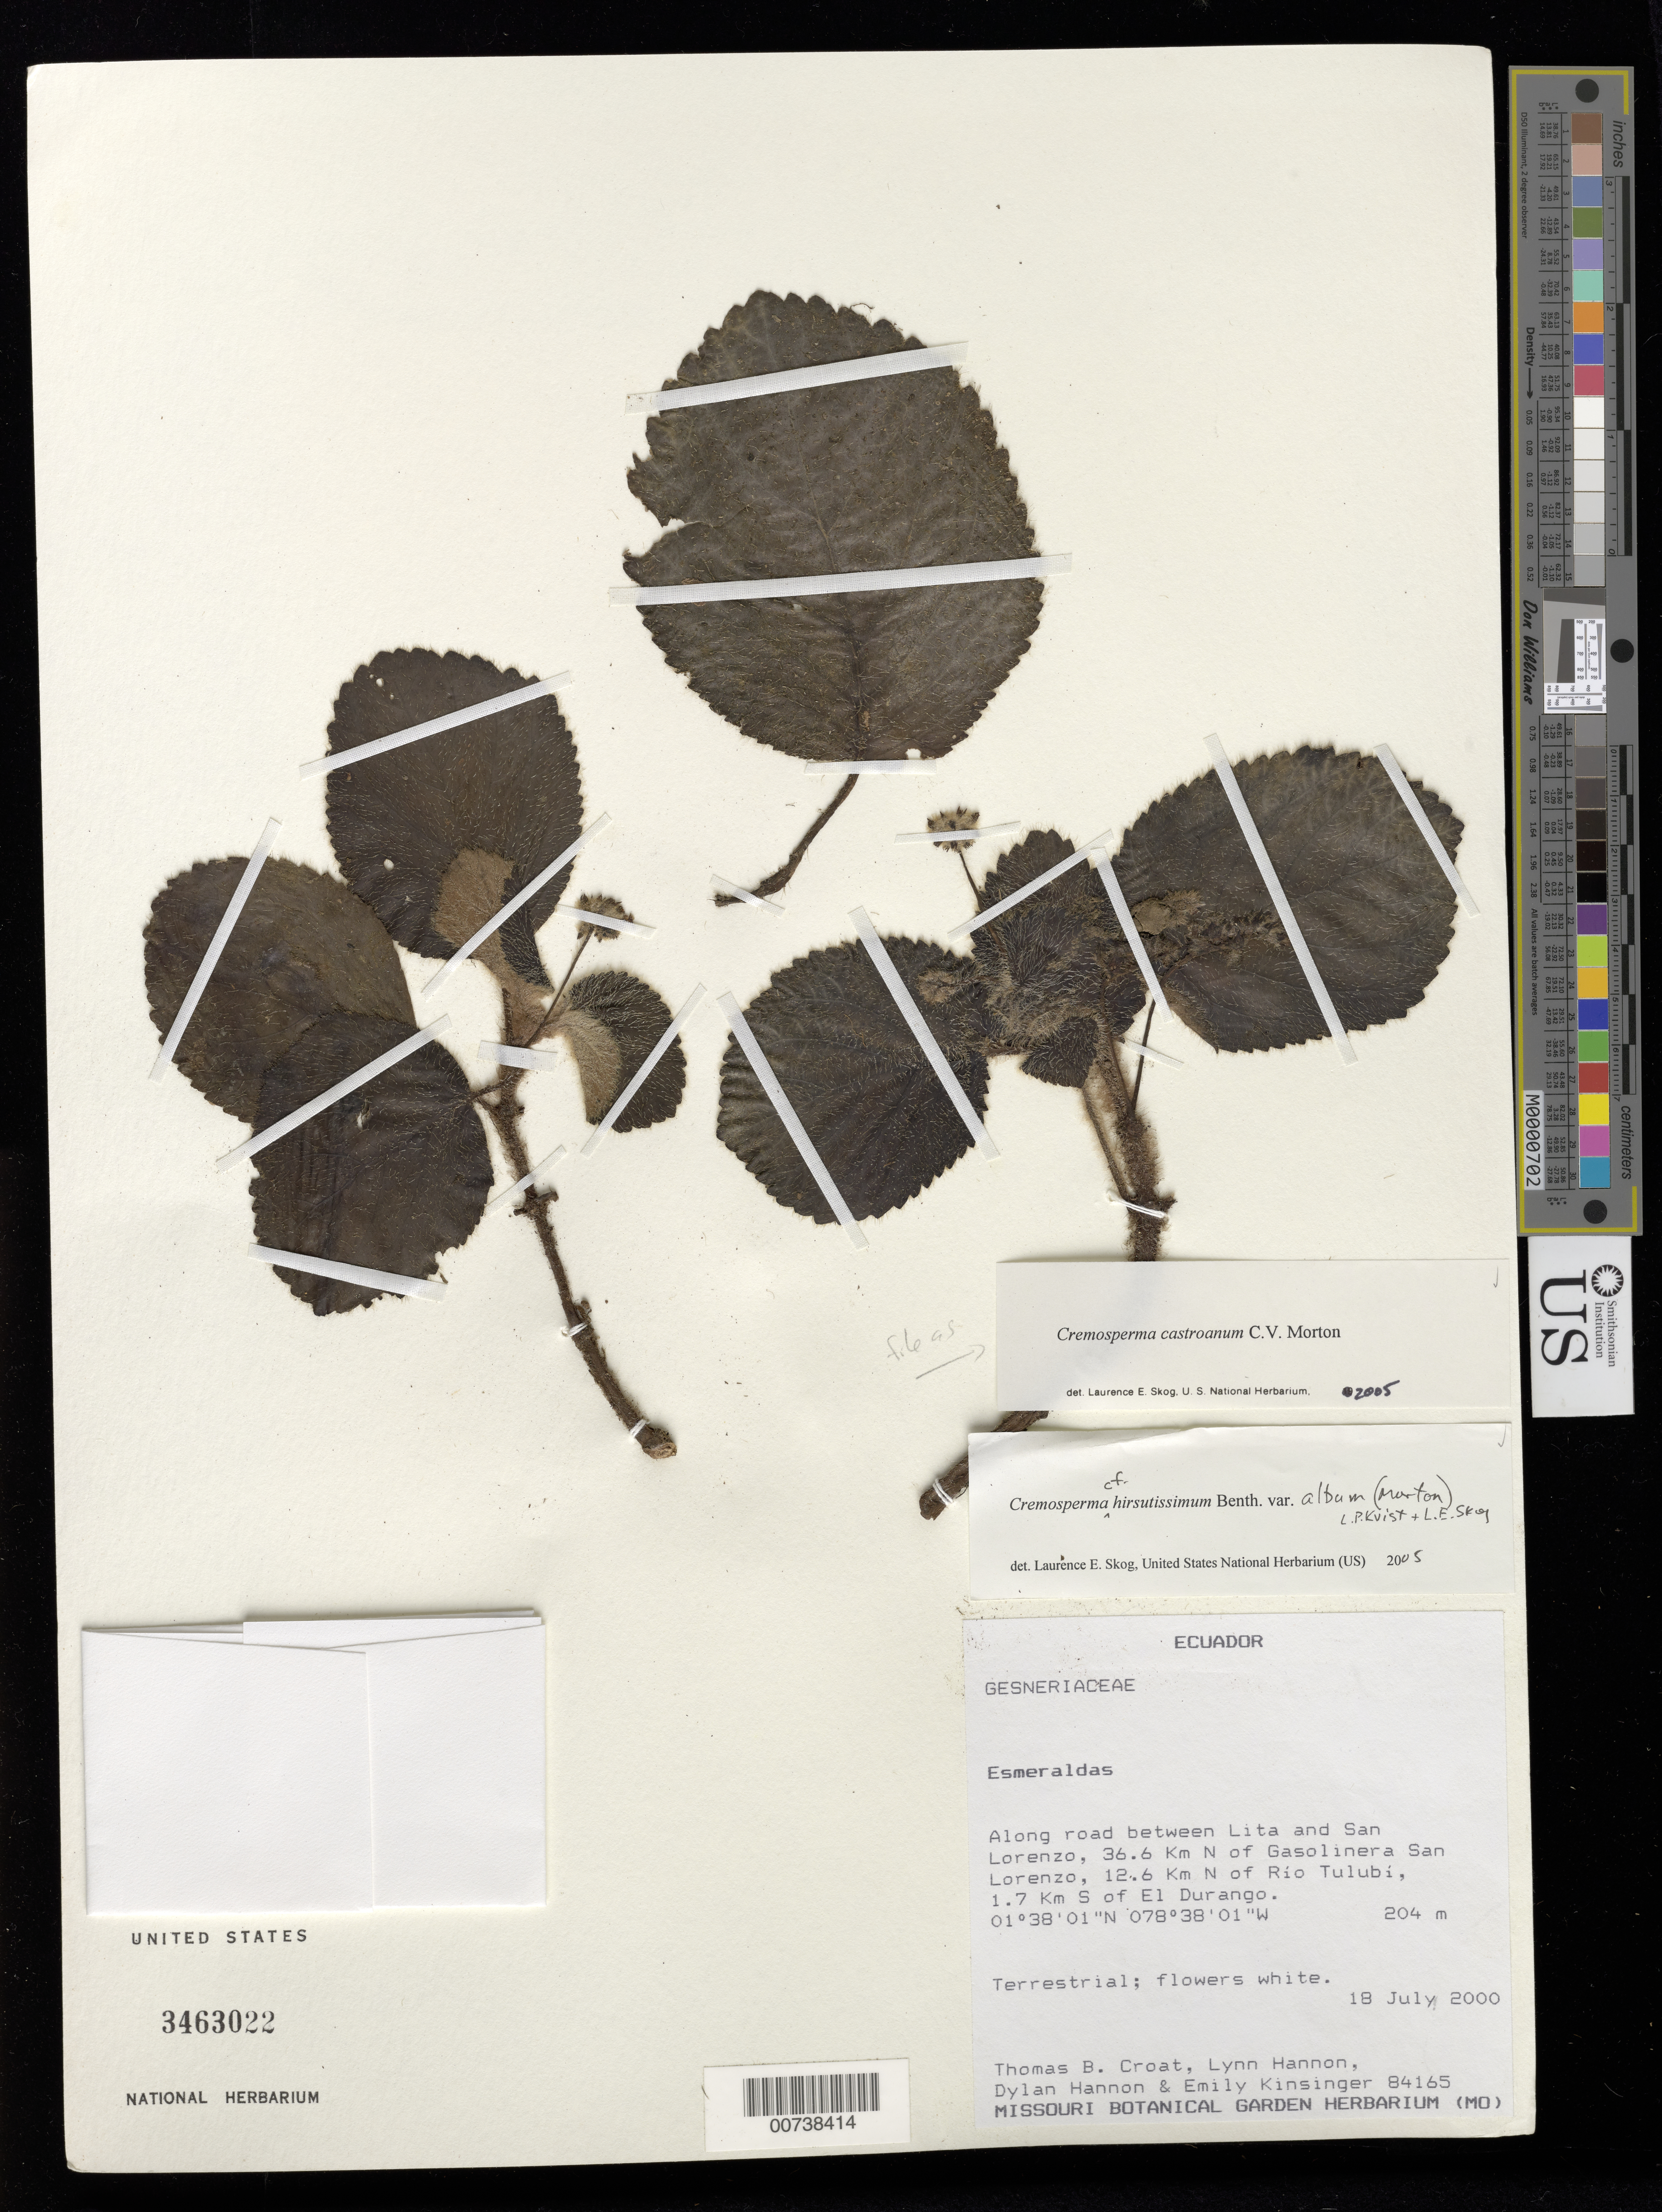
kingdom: Plantae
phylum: Tracheophyta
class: Magnoliopsida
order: Lamiales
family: Gesneriaceae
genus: Cremosperma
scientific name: Cremosperma castroanum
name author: C.V. Morton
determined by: Skog, Laurence E.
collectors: T. B. Croat, L. Hannon, D. Hannon & E. Kinsinger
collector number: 84165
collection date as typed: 18 Jul 2000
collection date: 2000-07-18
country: Ecuador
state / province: Esmeraldas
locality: Along road between Lita and San Lorenzo, 36.6 km N of Gasolinera San Lorenzo, 12.6 km N of Río Tulubi, 1.7 km S of El Durango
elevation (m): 204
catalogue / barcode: US 3463022